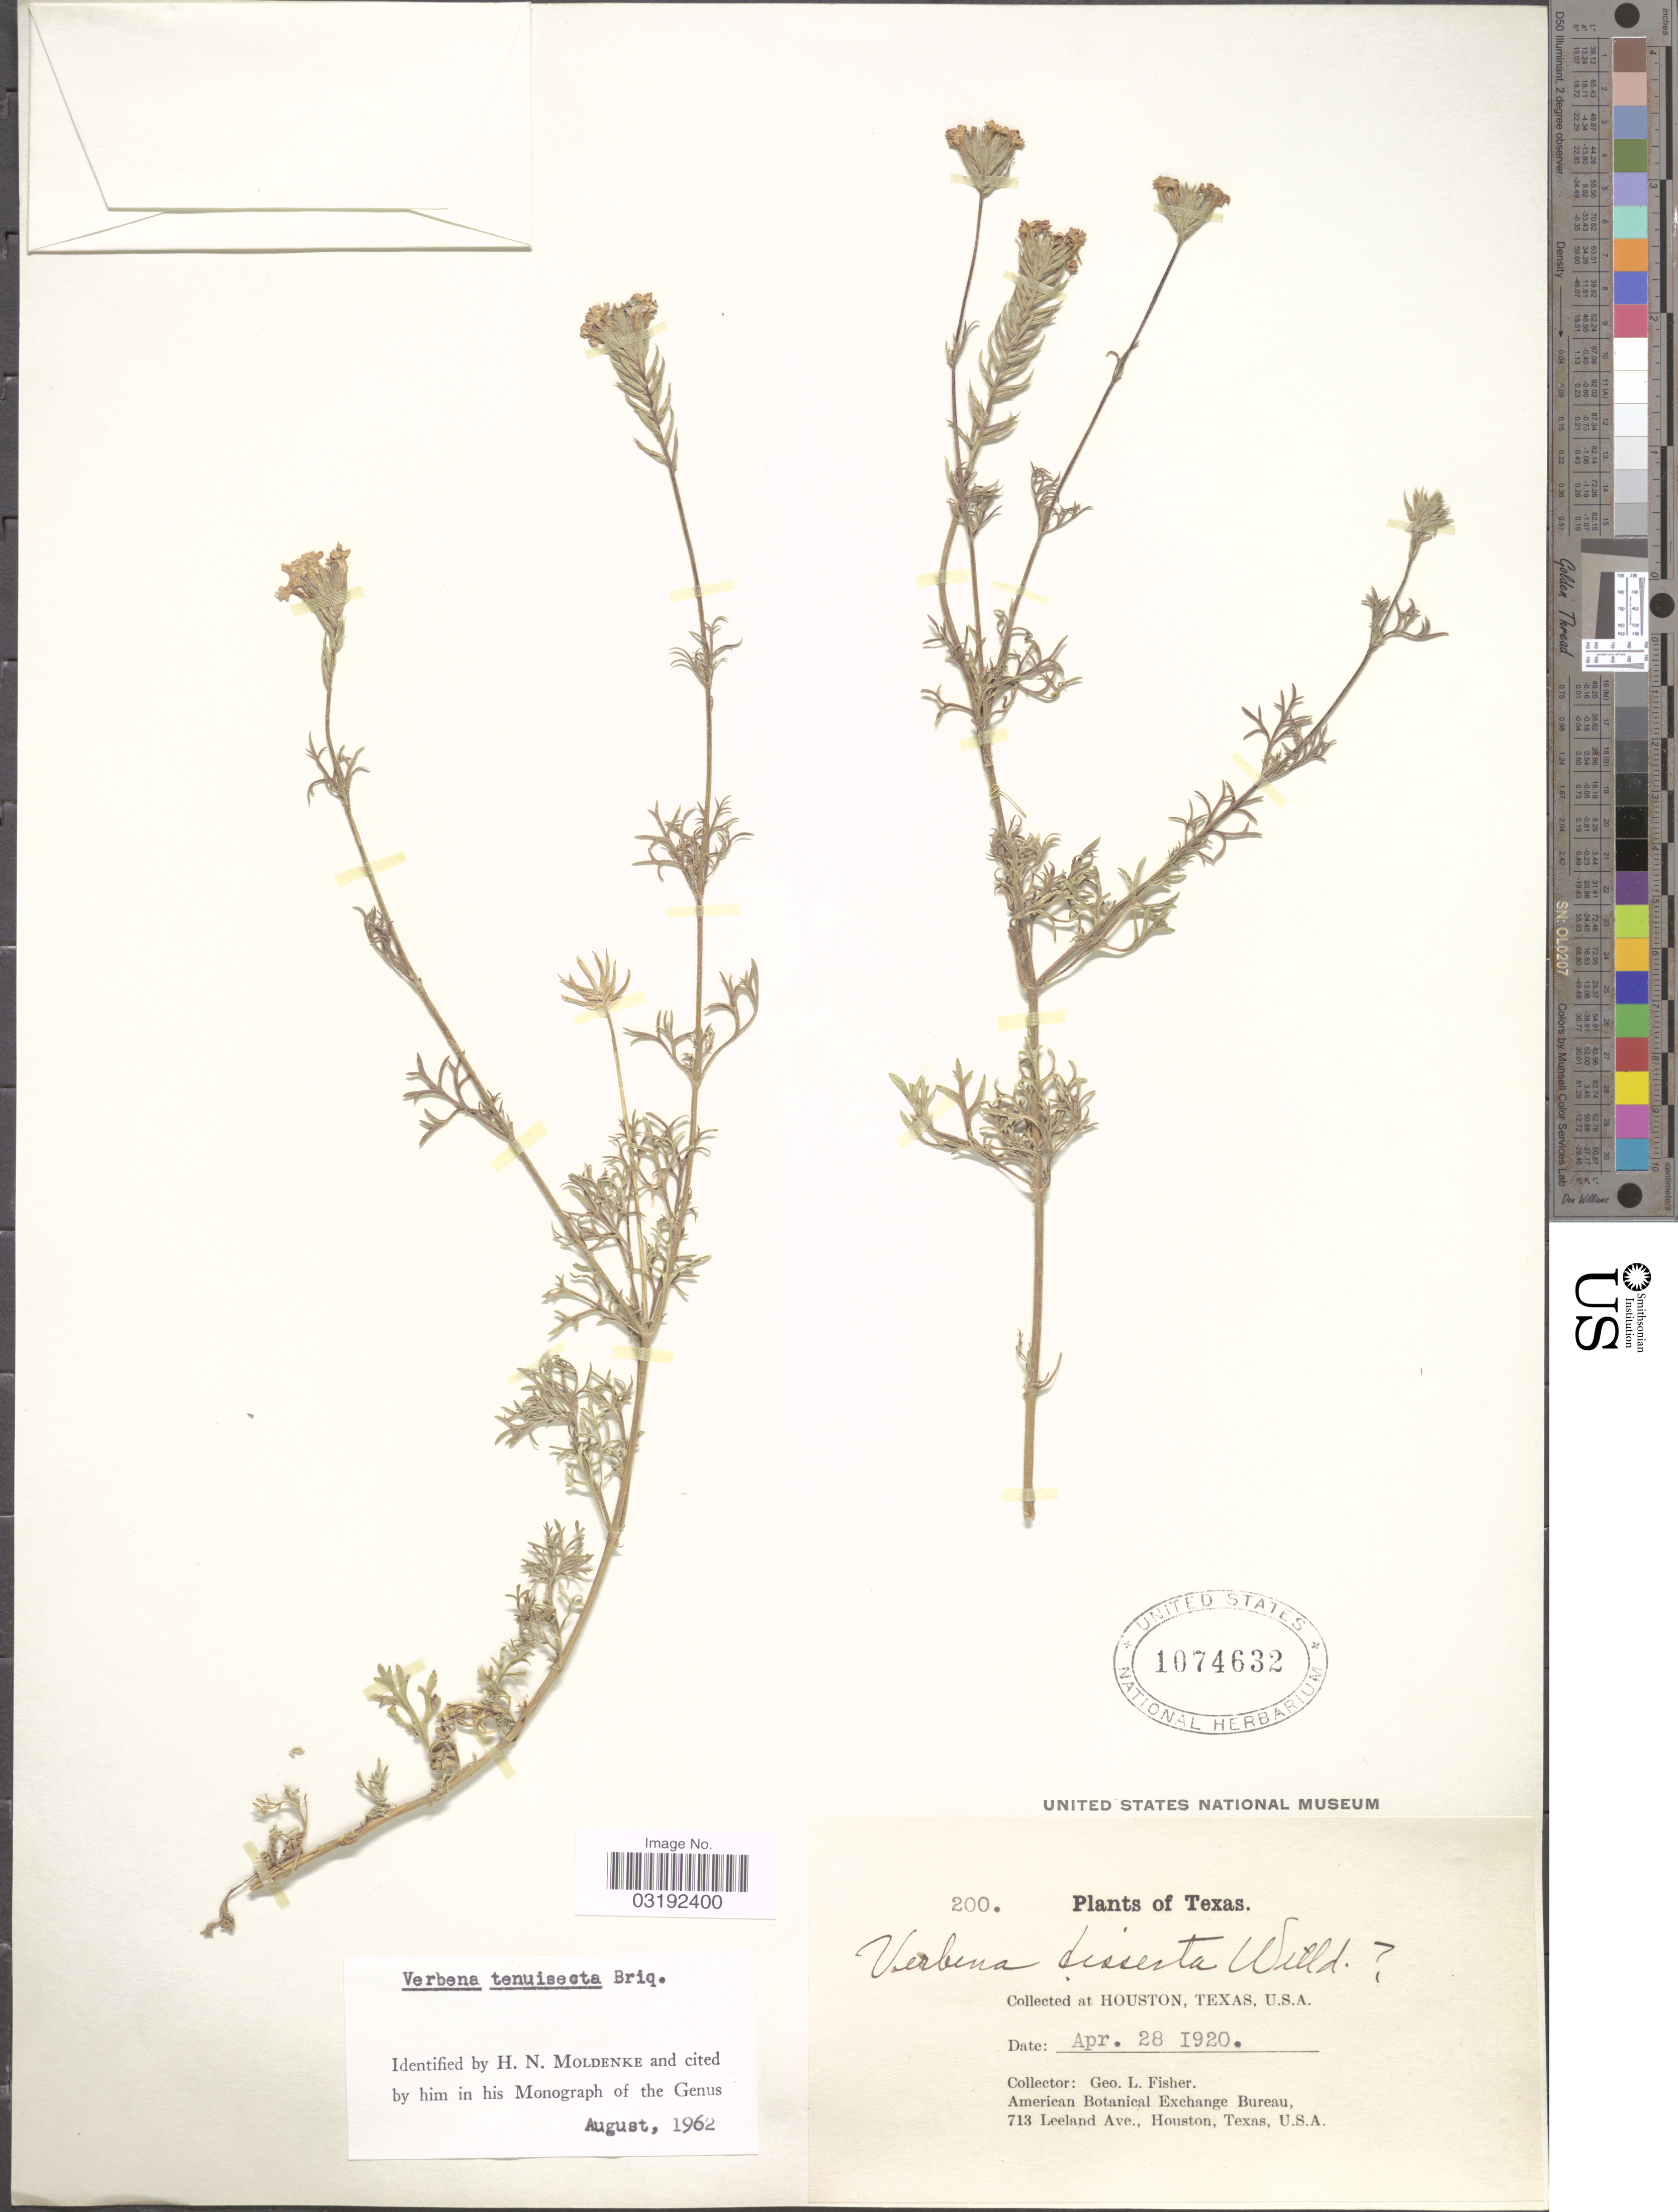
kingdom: Plantae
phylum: Tracheophyta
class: Magnoliopsida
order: Lamiales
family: Verbenaceae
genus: Verbena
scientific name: Verbena tenuisecta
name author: Briq.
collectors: G. L. Fisher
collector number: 200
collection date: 1920-04-28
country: United States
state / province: Texas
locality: Houston.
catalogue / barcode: US 1074632